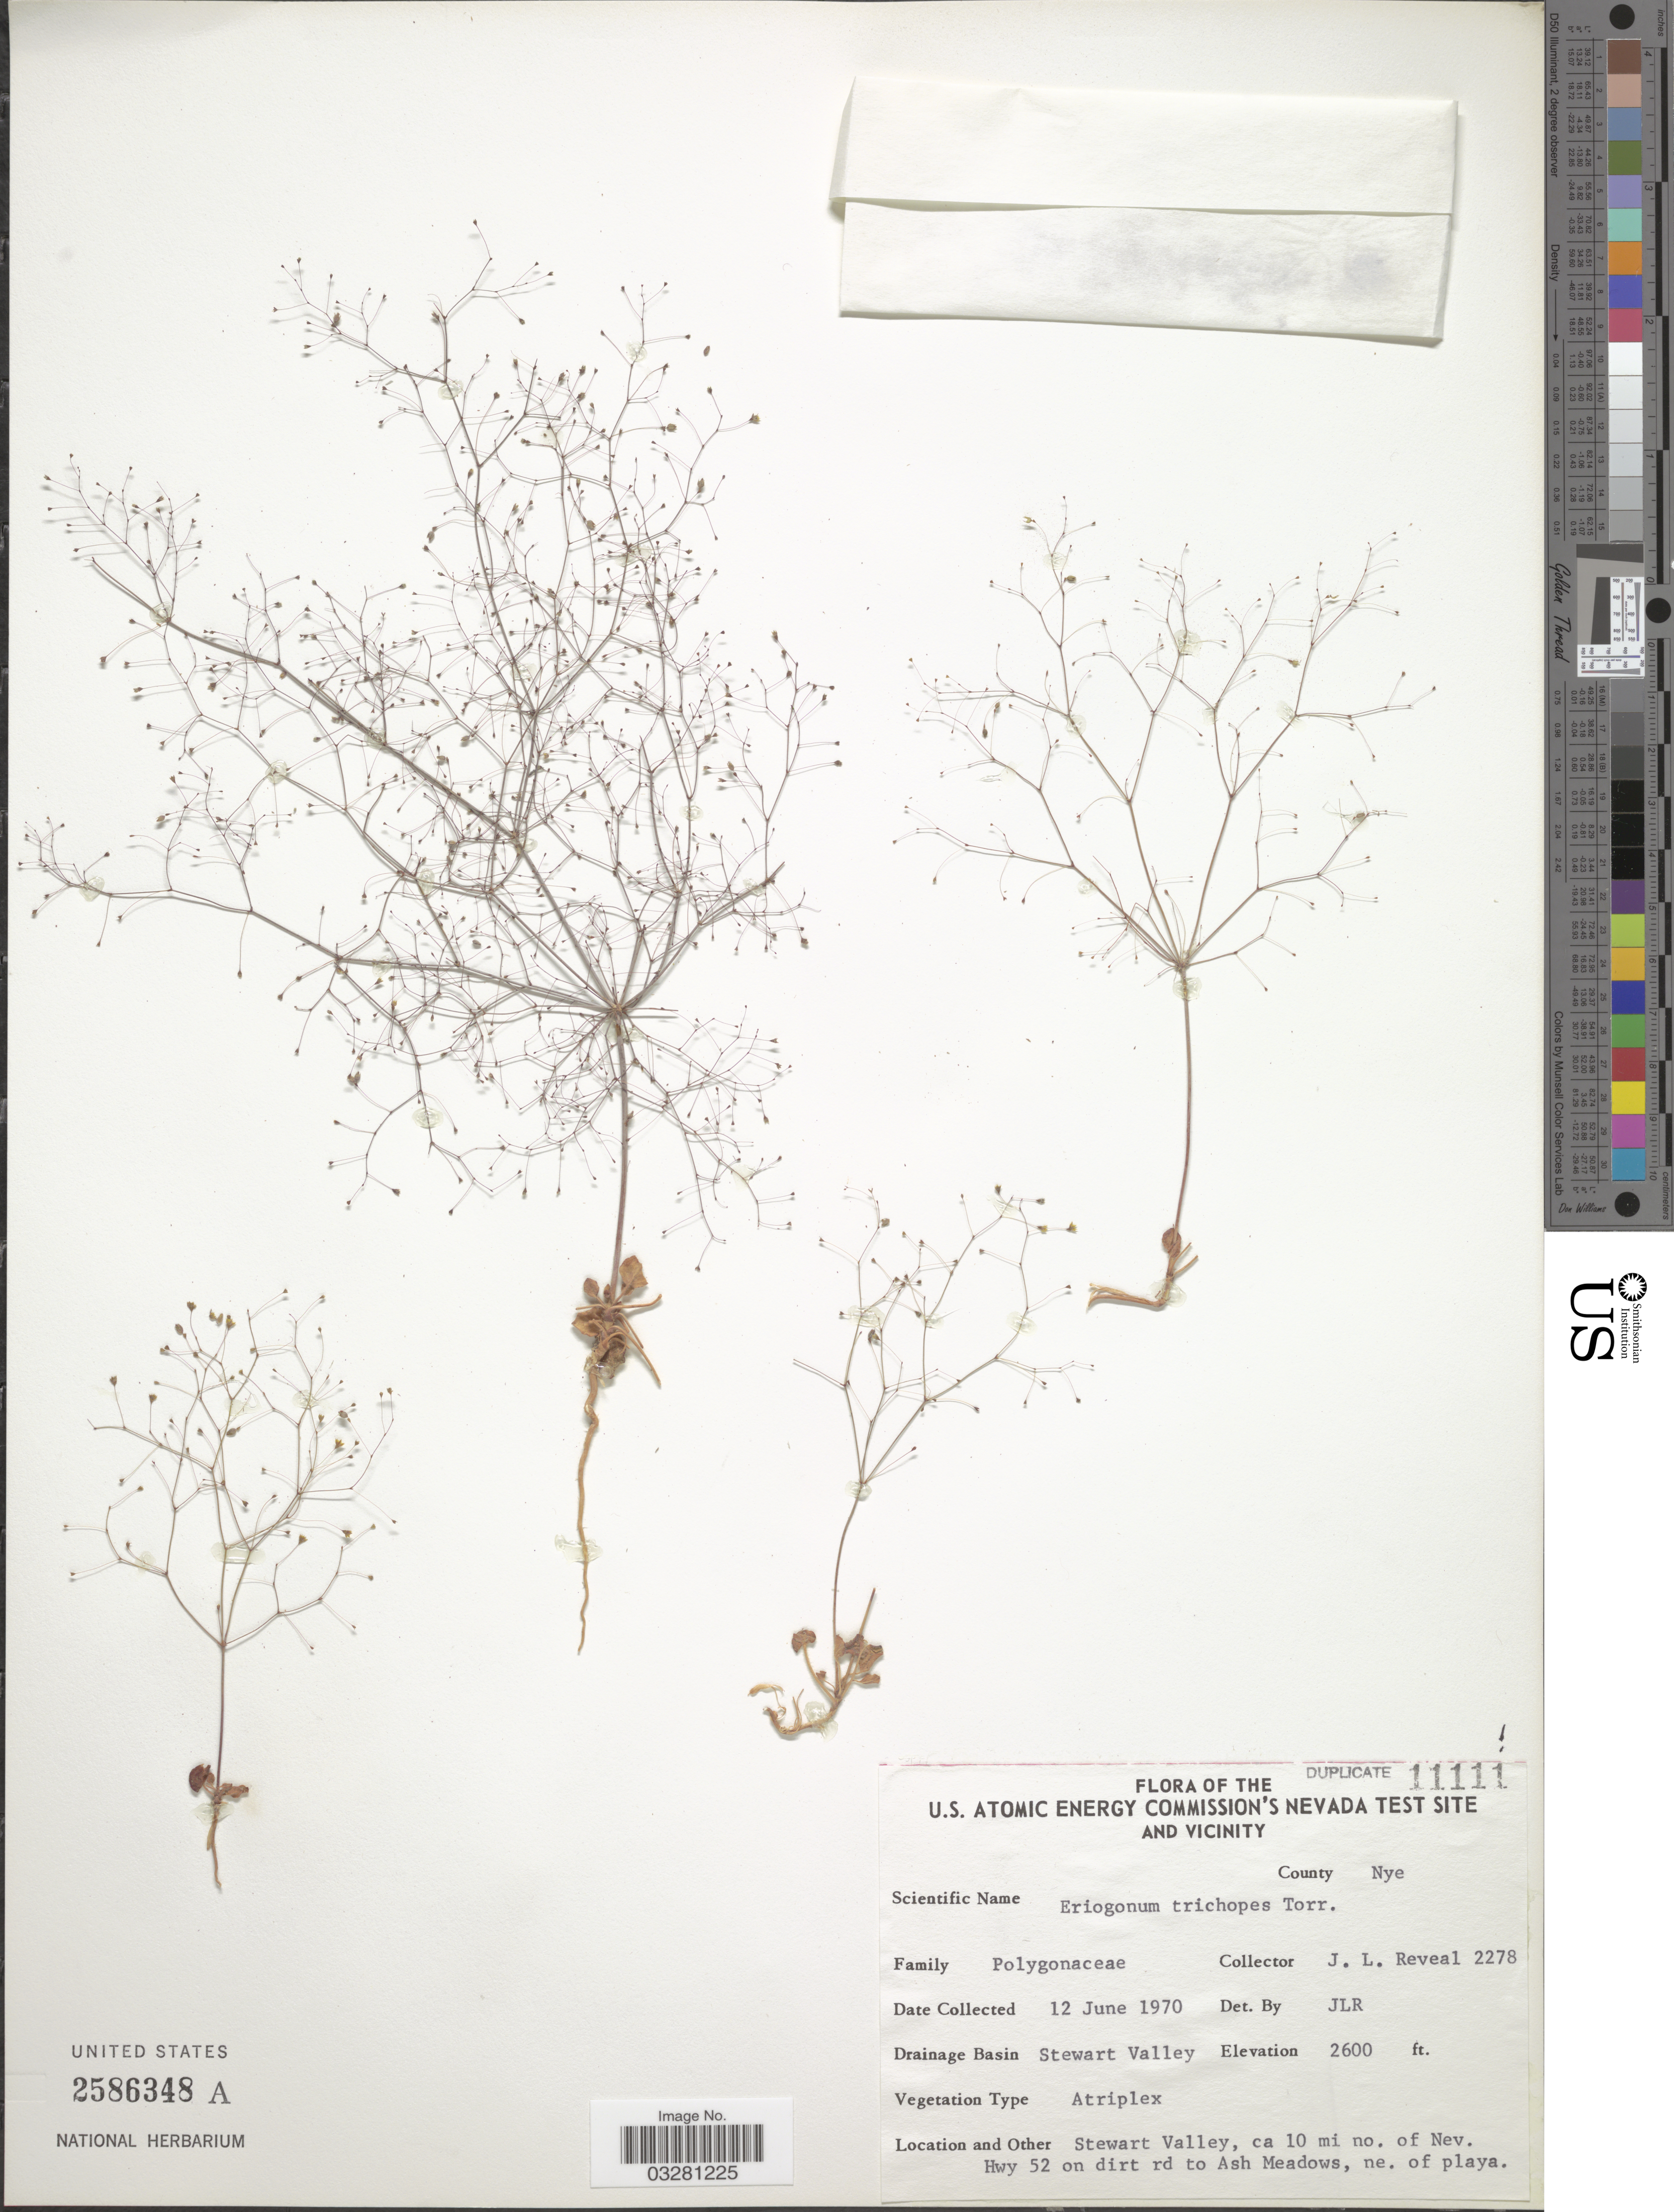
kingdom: Plantae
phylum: Tracheophyta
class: Magnoliopsida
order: Caryophyllales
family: Polygonaceae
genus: Eriogonum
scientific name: Eriogonum trichopes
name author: Torr.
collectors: J. L. Reveal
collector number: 2278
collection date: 1970-06-12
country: United States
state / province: Nevada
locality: U. S. Atomic Energy Commission's Nevada Test Site and Vicinity. County Nye. Drainage Basin Stewart Valley. Stewart Valley, ca 10 mi no. of Nev. Hwy 52 on dirt rd to Ash Meadows, ne. of playa.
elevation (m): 792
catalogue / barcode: US 2586348A